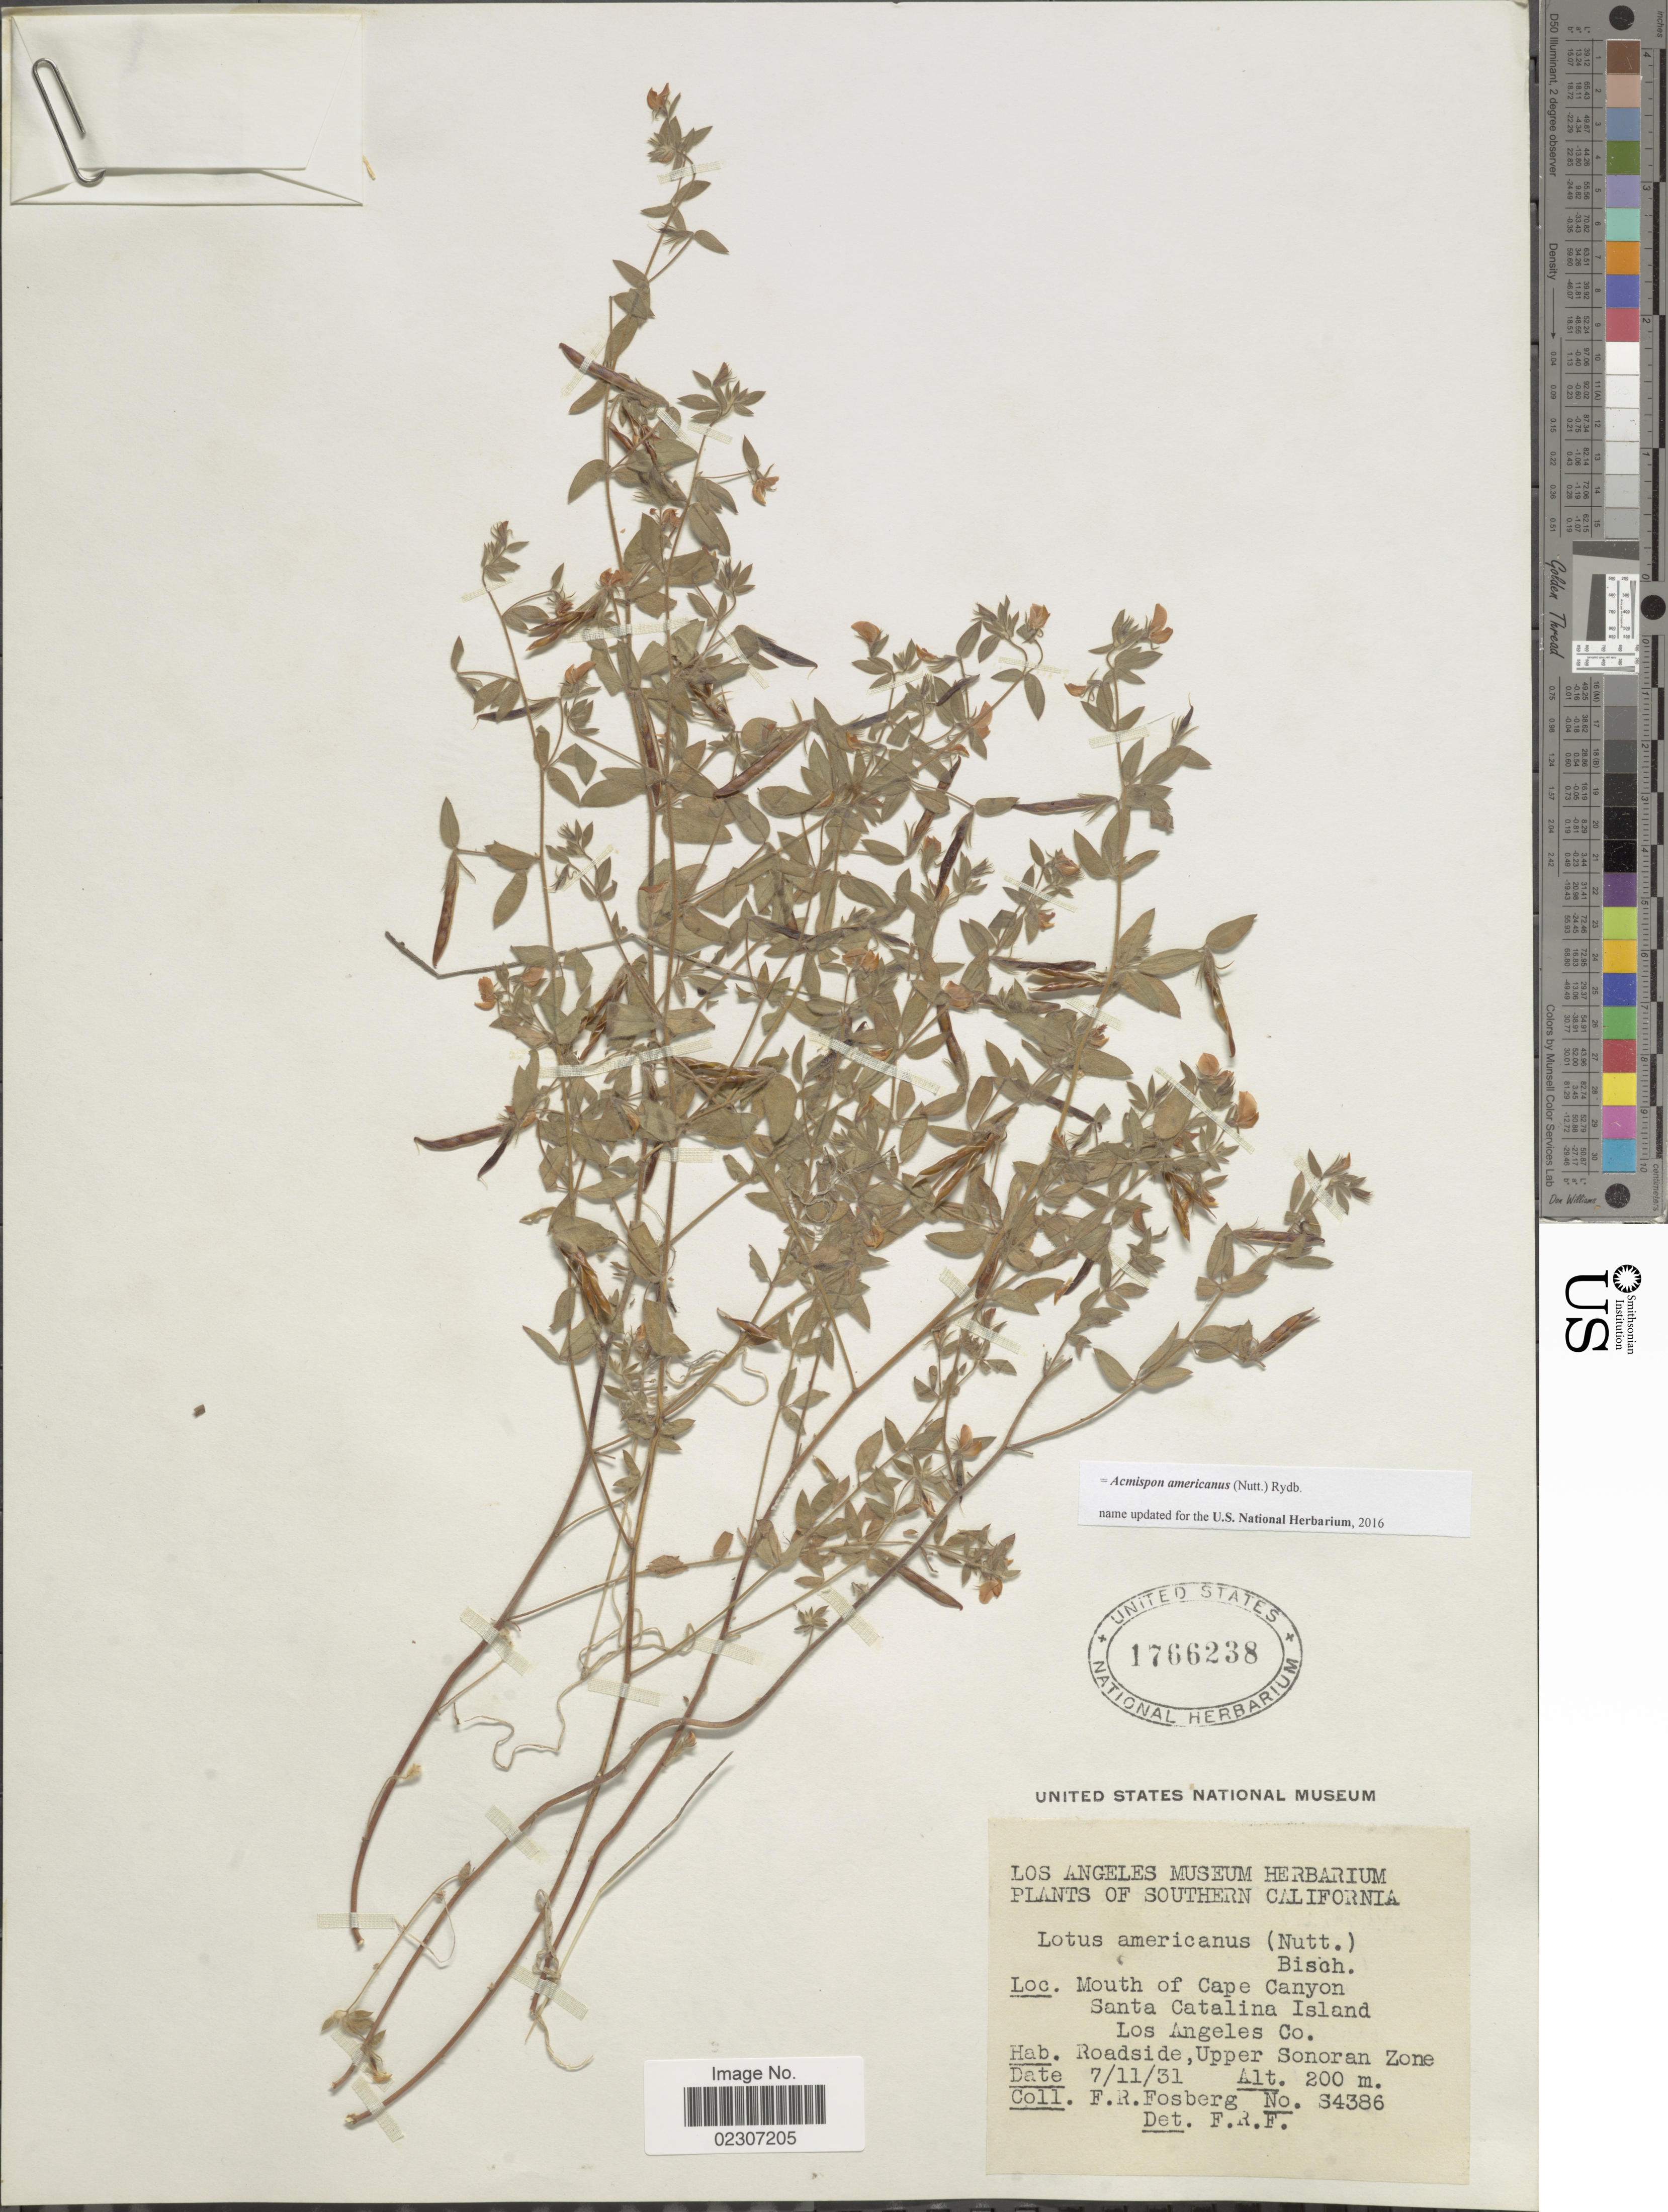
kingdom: Plantae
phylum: Tracheophyta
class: Magnoliopsida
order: Fabales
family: Fabaceae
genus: Acmispon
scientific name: Acmispon americanus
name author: (Nutt.) Rydb.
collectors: F. R. Fosberg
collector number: S4386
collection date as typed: Transcribed d/m/y: 7/11/31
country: United States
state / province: California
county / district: Los Angeles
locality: Southern California. Mouth of Cape Canyon Santa Catalina Island. Los Angeles Co.Roadside , Upper Sonoran Zone.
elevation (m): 200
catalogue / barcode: US 1766238